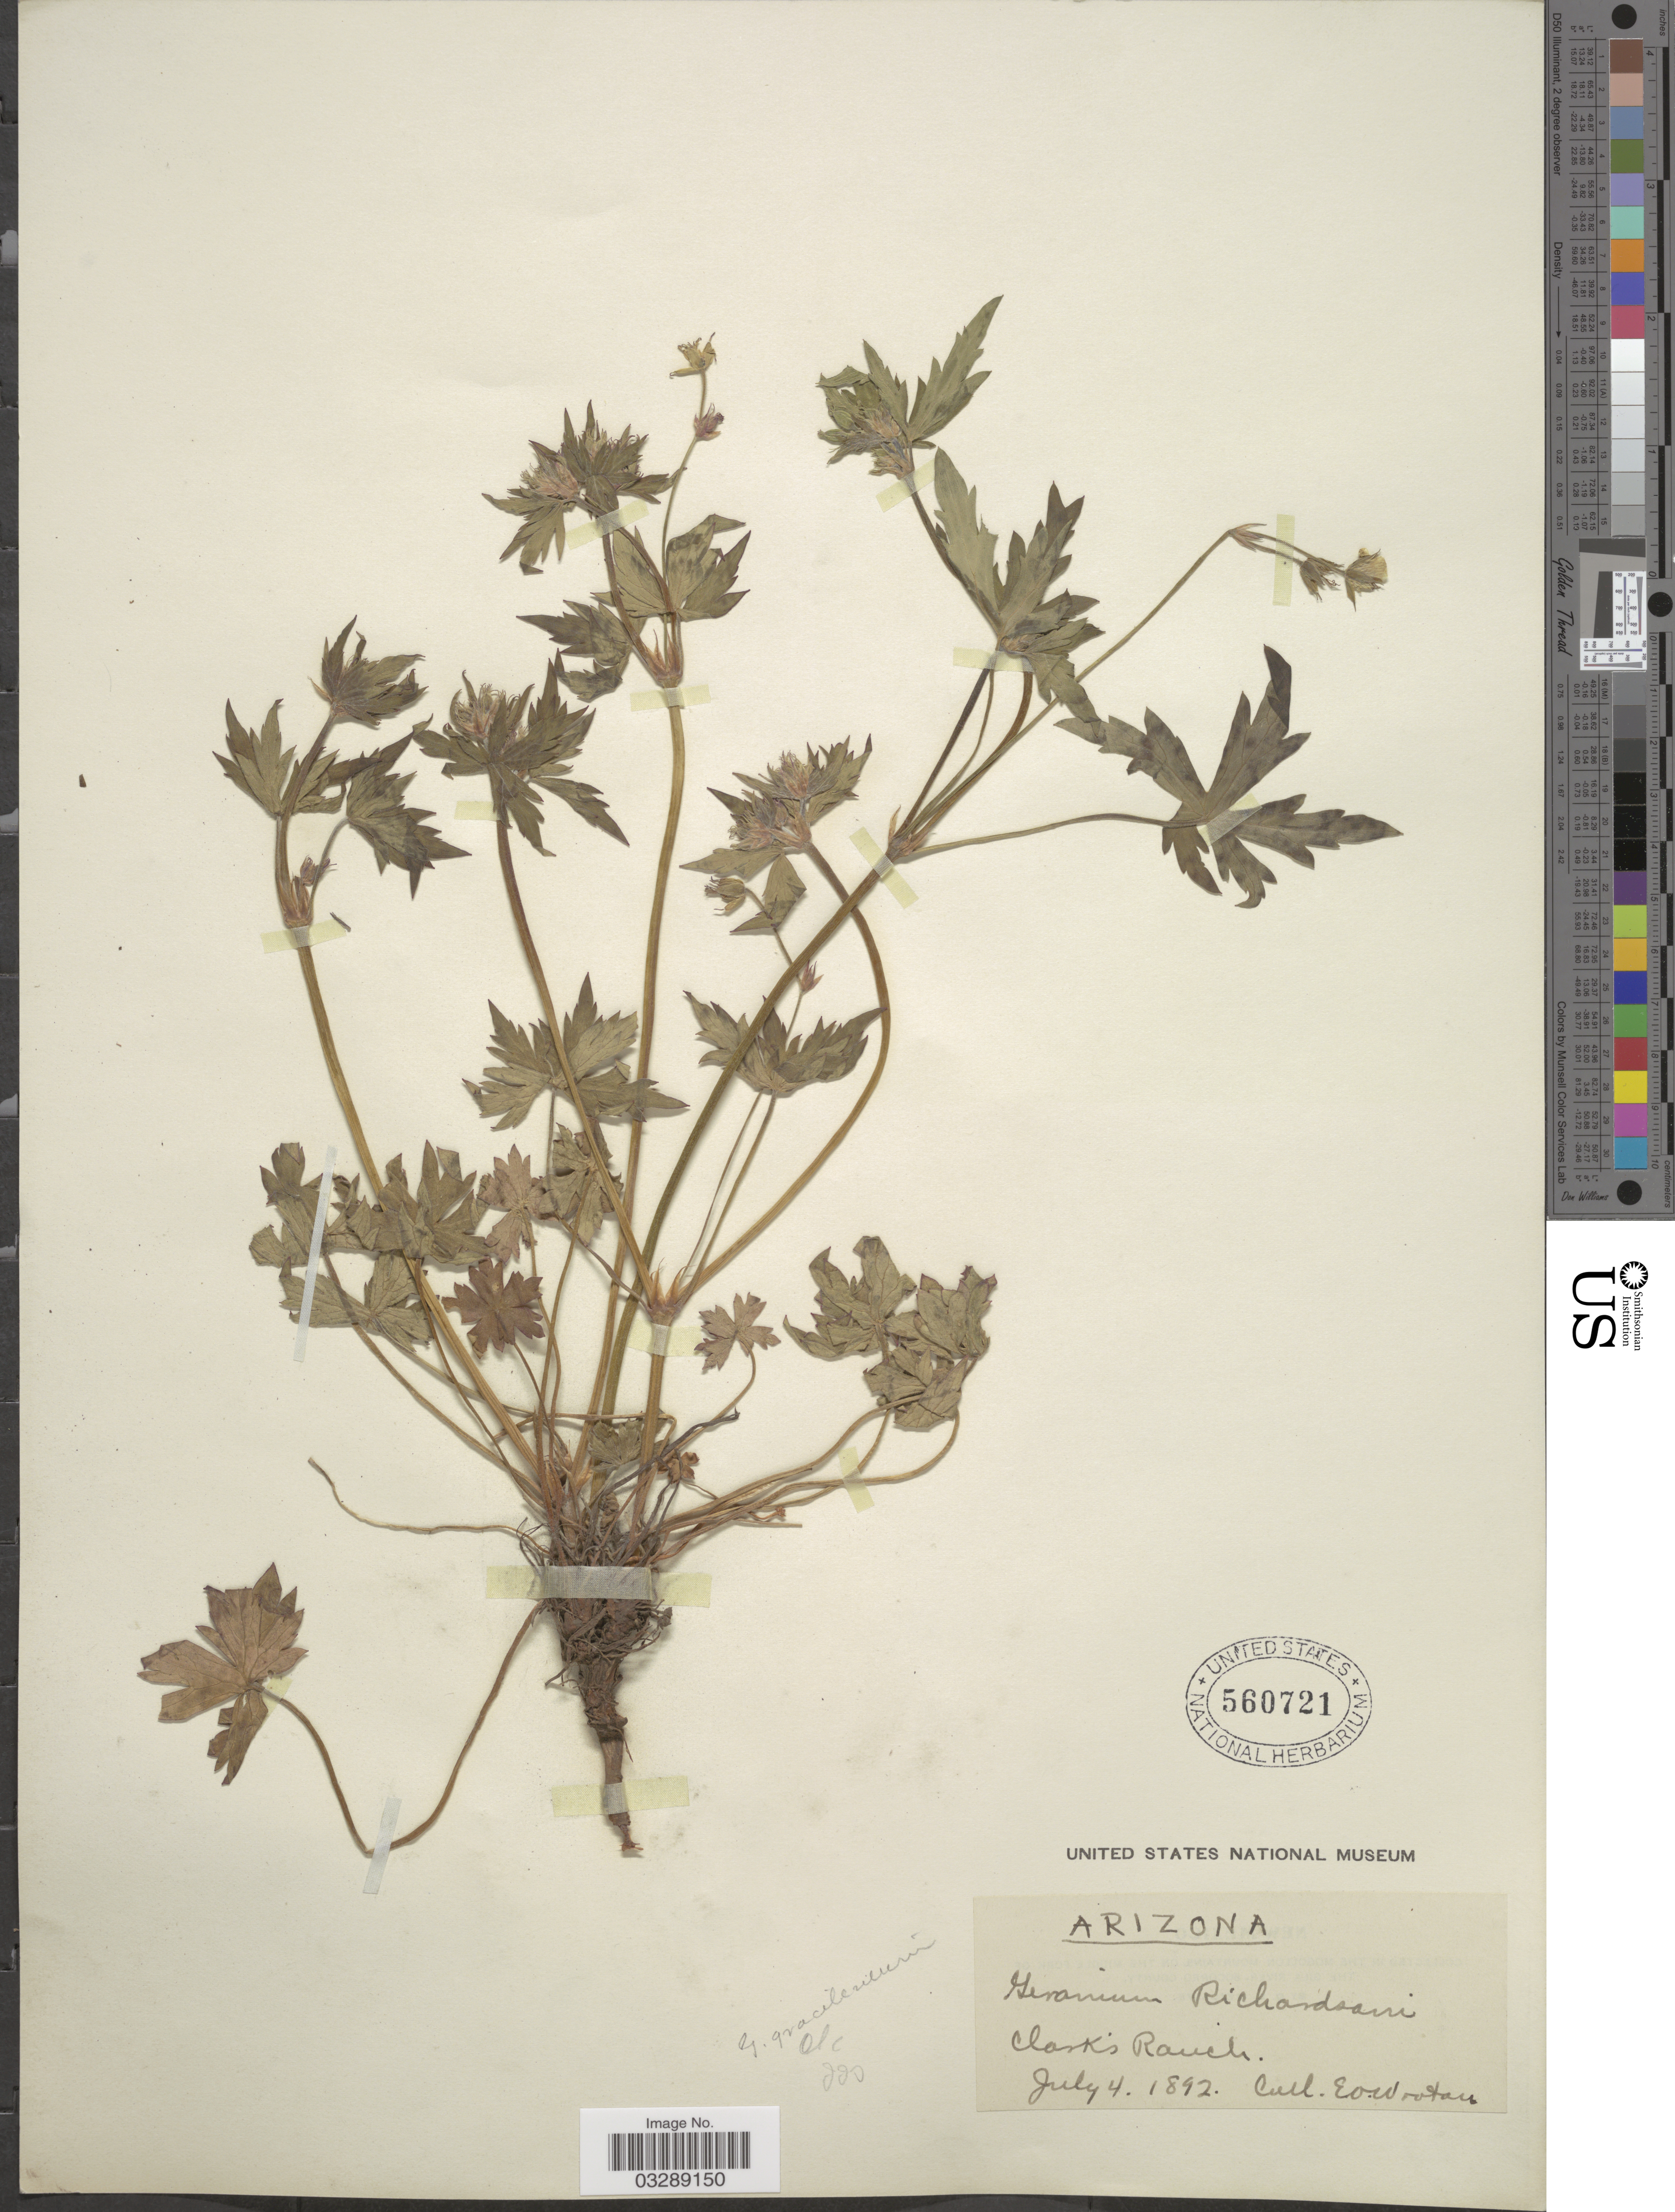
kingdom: Plantae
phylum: Tracheophyta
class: Magnoliopsida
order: Geraniales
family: Geraniaceae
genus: Geranium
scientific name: Geranium richardsonii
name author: Fisch. & Trautv.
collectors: E. O. Wooton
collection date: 1892-07-04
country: United States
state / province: Arizona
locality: Clark's Ranch.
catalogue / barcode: US 560721